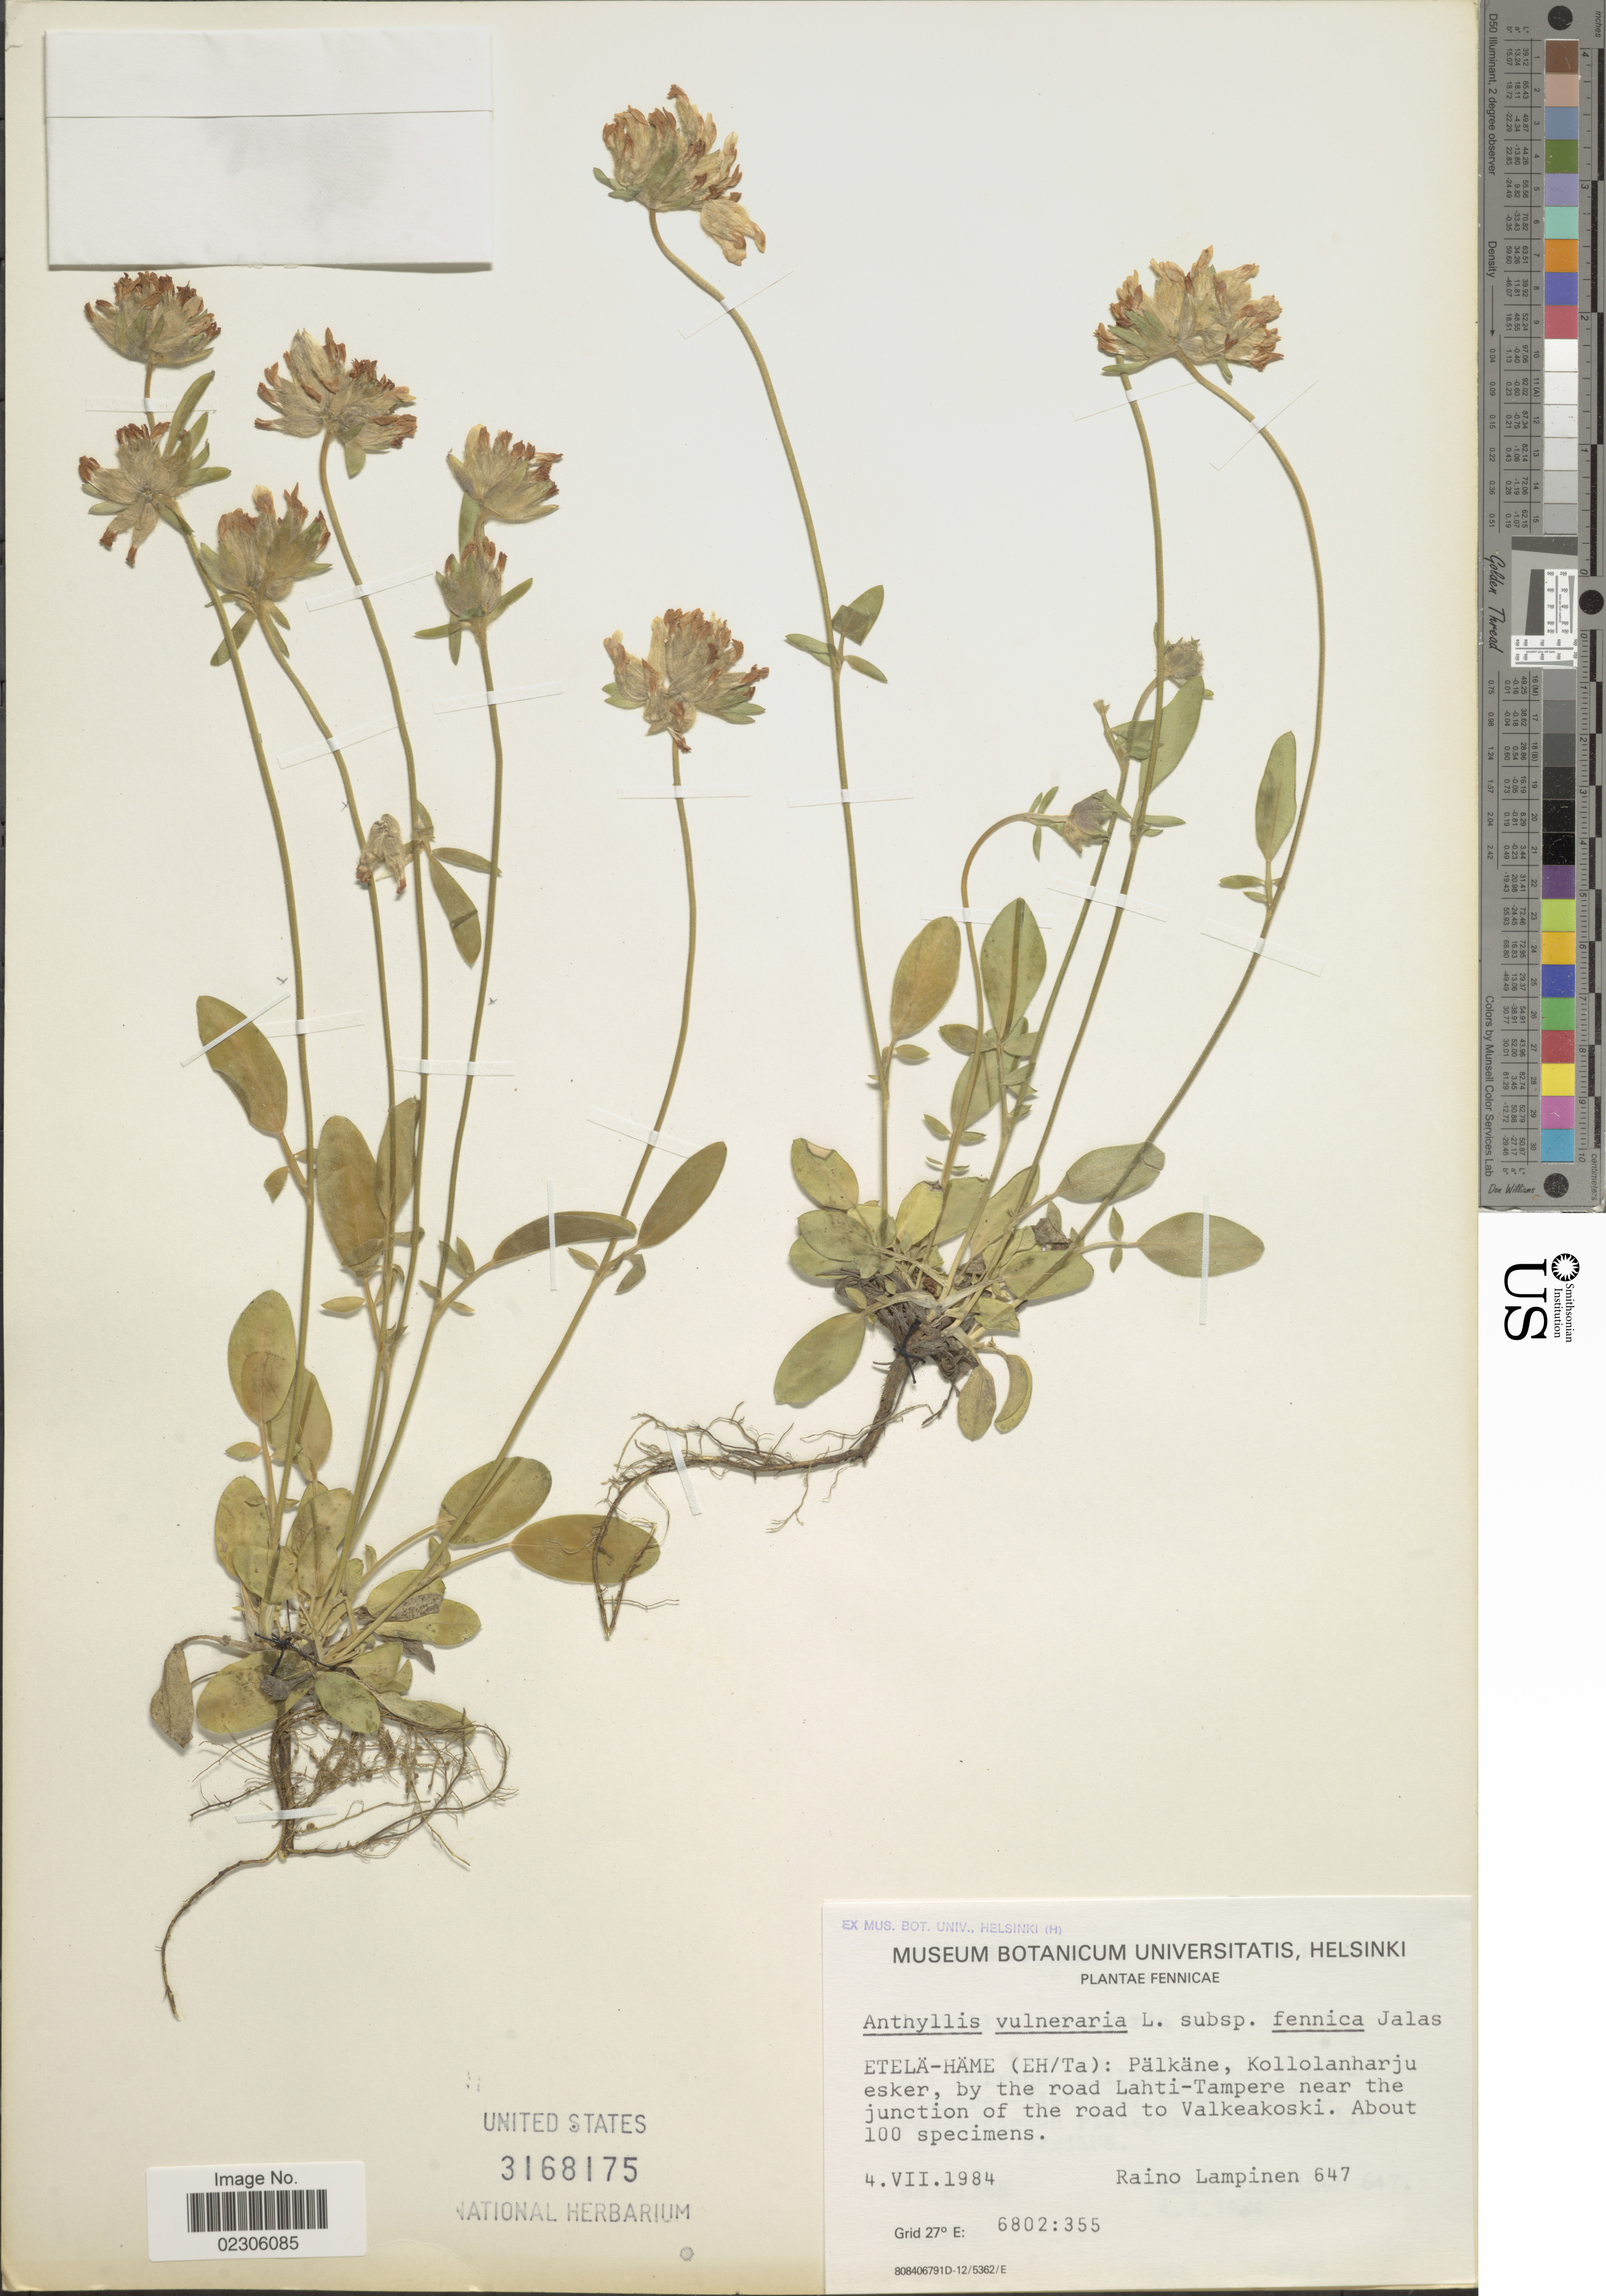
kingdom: Plantae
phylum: Tracheophyta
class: Magnoliopsida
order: Fabales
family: Fabaceae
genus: Anthyllis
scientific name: Anthyllis vulneraria subsp. fennica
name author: (Jalas) Cullen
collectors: R. Lampinen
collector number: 647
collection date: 1984-07-04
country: Finland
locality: Fennicae, Etela-Hame (Eh/Ta), Palkane, Kollolanharju esker, by the road Lahti-Tampere near the junction of the road to Valkeakoski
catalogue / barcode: US 3168175